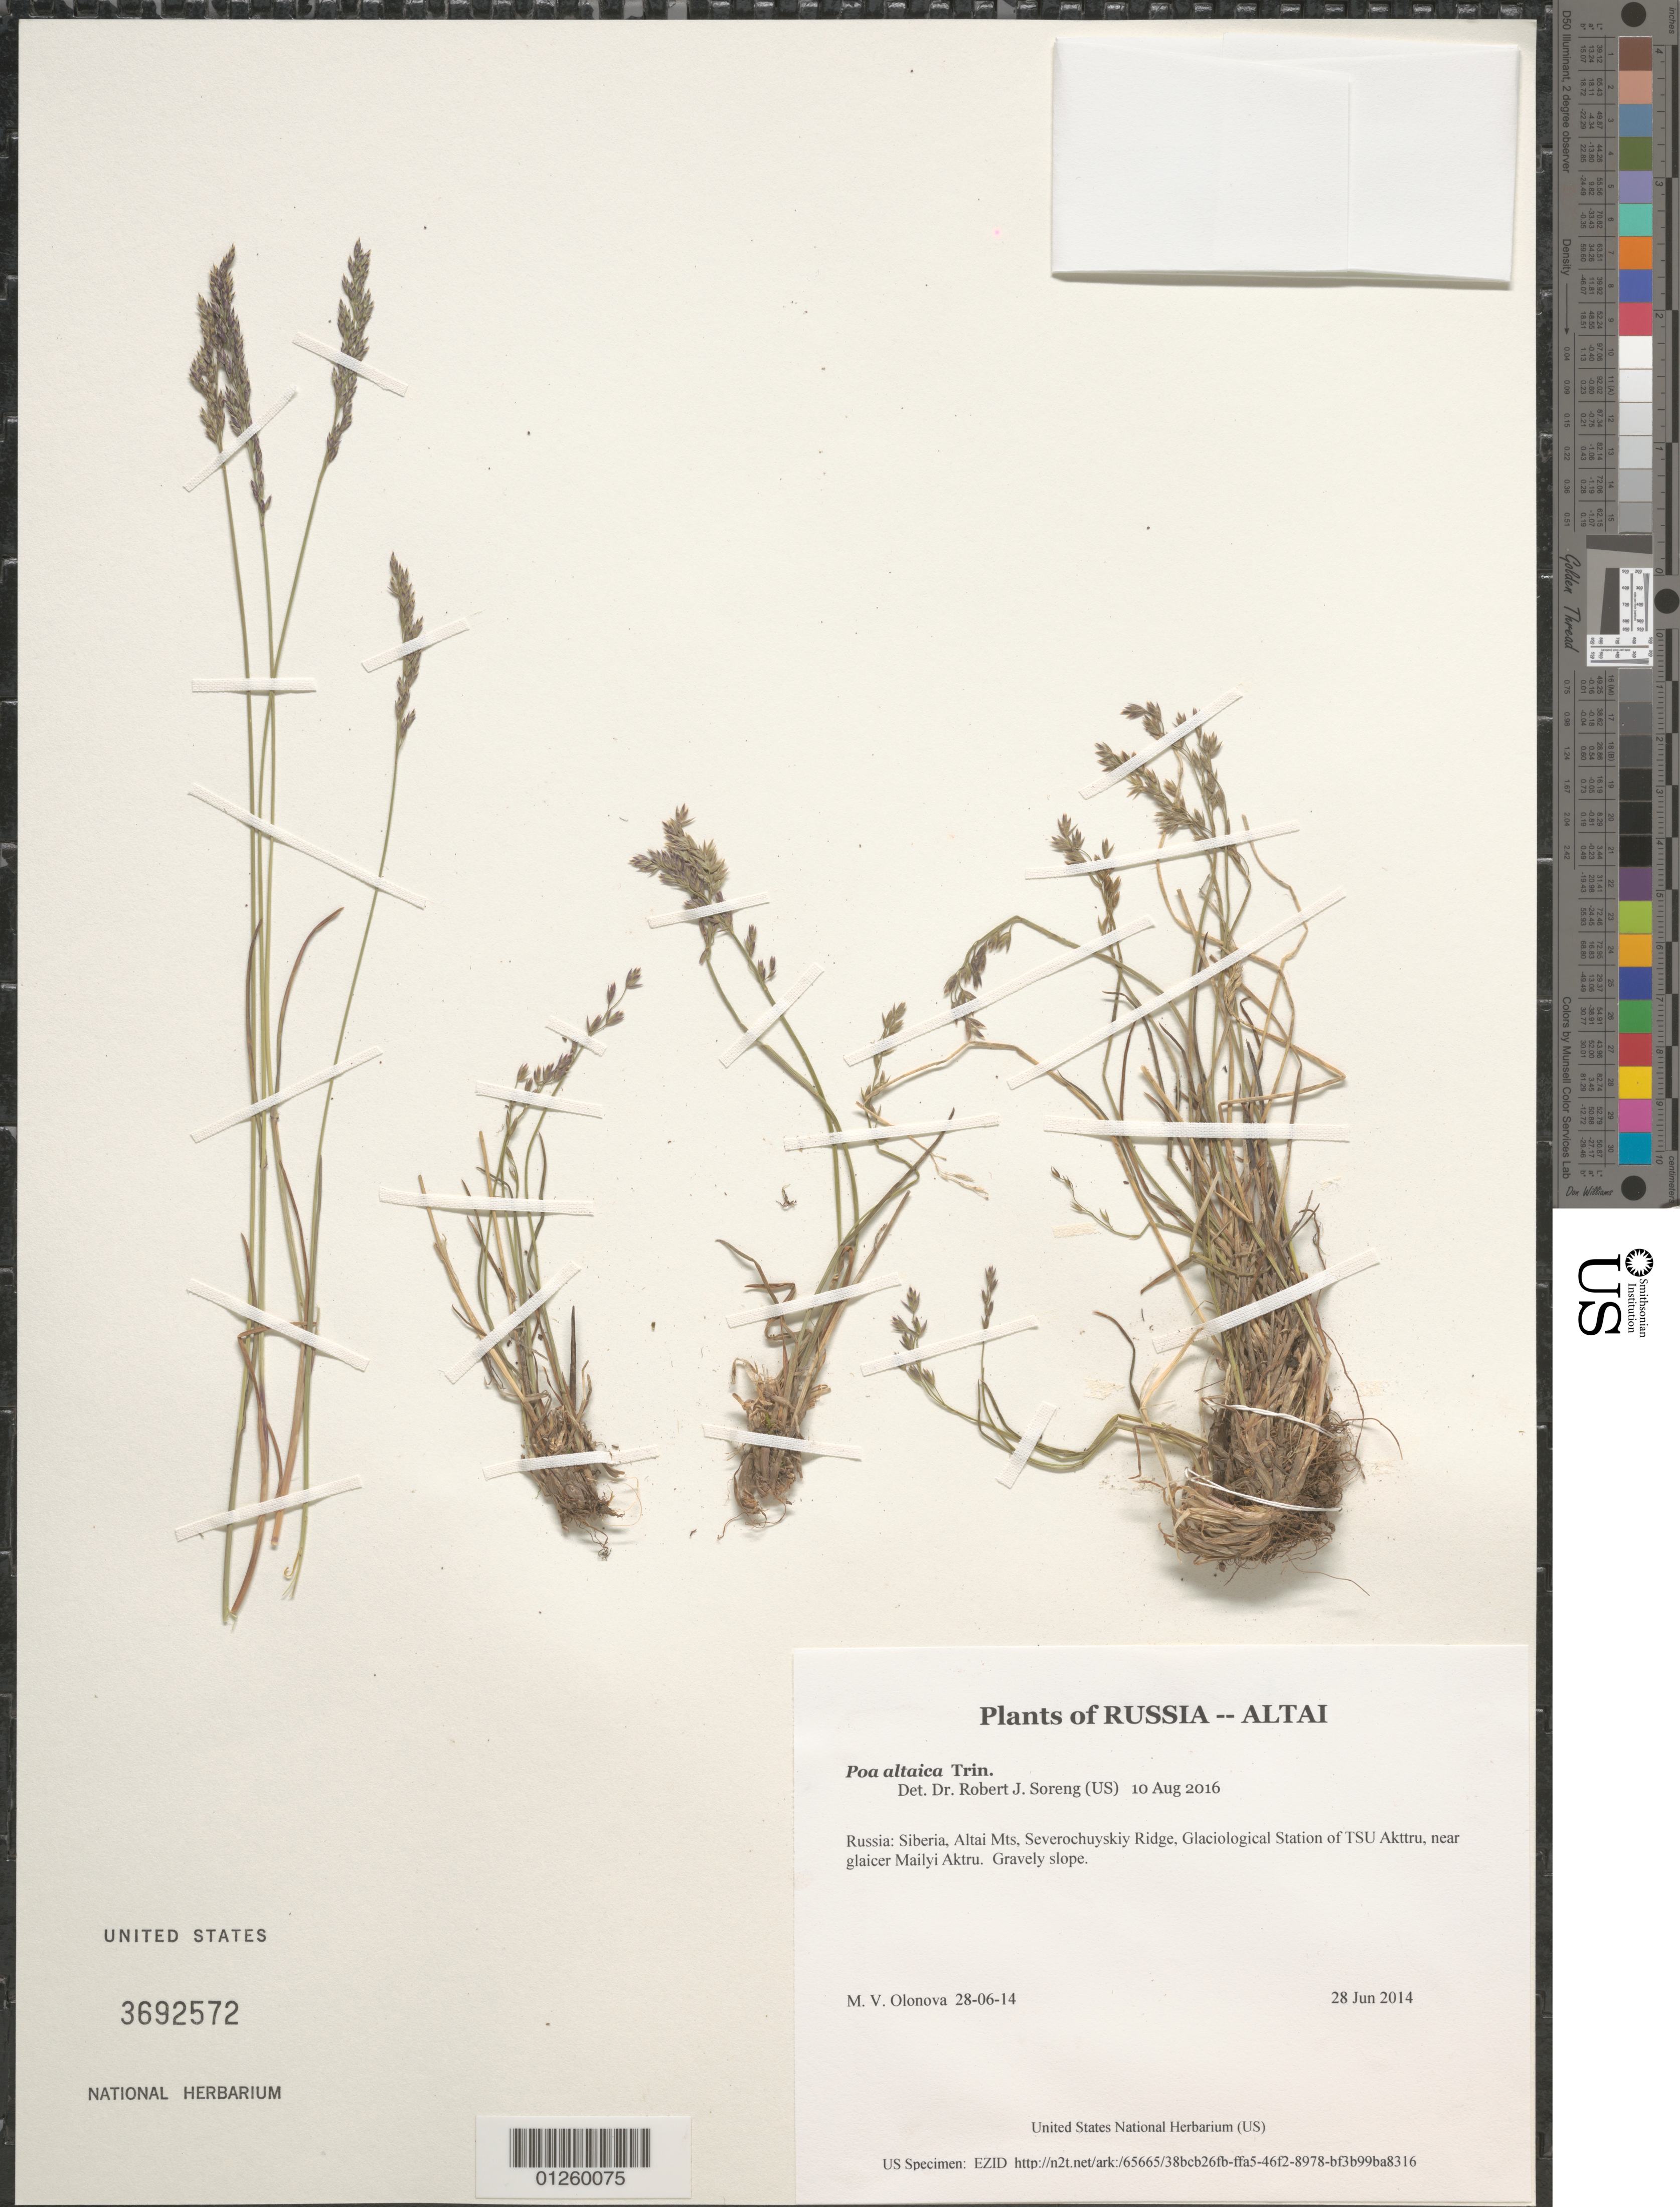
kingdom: Plantae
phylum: Tracheophyta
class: Liliopsida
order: Poales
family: Poaceae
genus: Poa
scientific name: Poa altaica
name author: Trin.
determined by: Soreng, Robert J., Research Associate (BOT), Smithsonian Institution - National Museum of Natural History (UNITED STATES)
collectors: M. V. Olonova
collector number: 28-06-14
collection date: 2014-06-28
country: Russian Federation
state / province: Altai Republic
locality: Siberia, Altai Mts, Severochuyskiy Ridge, Glaciological Station of TSU Akttru, near glaicer Mailyi Aktru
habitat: Gravely slope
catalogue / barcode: US 3692572